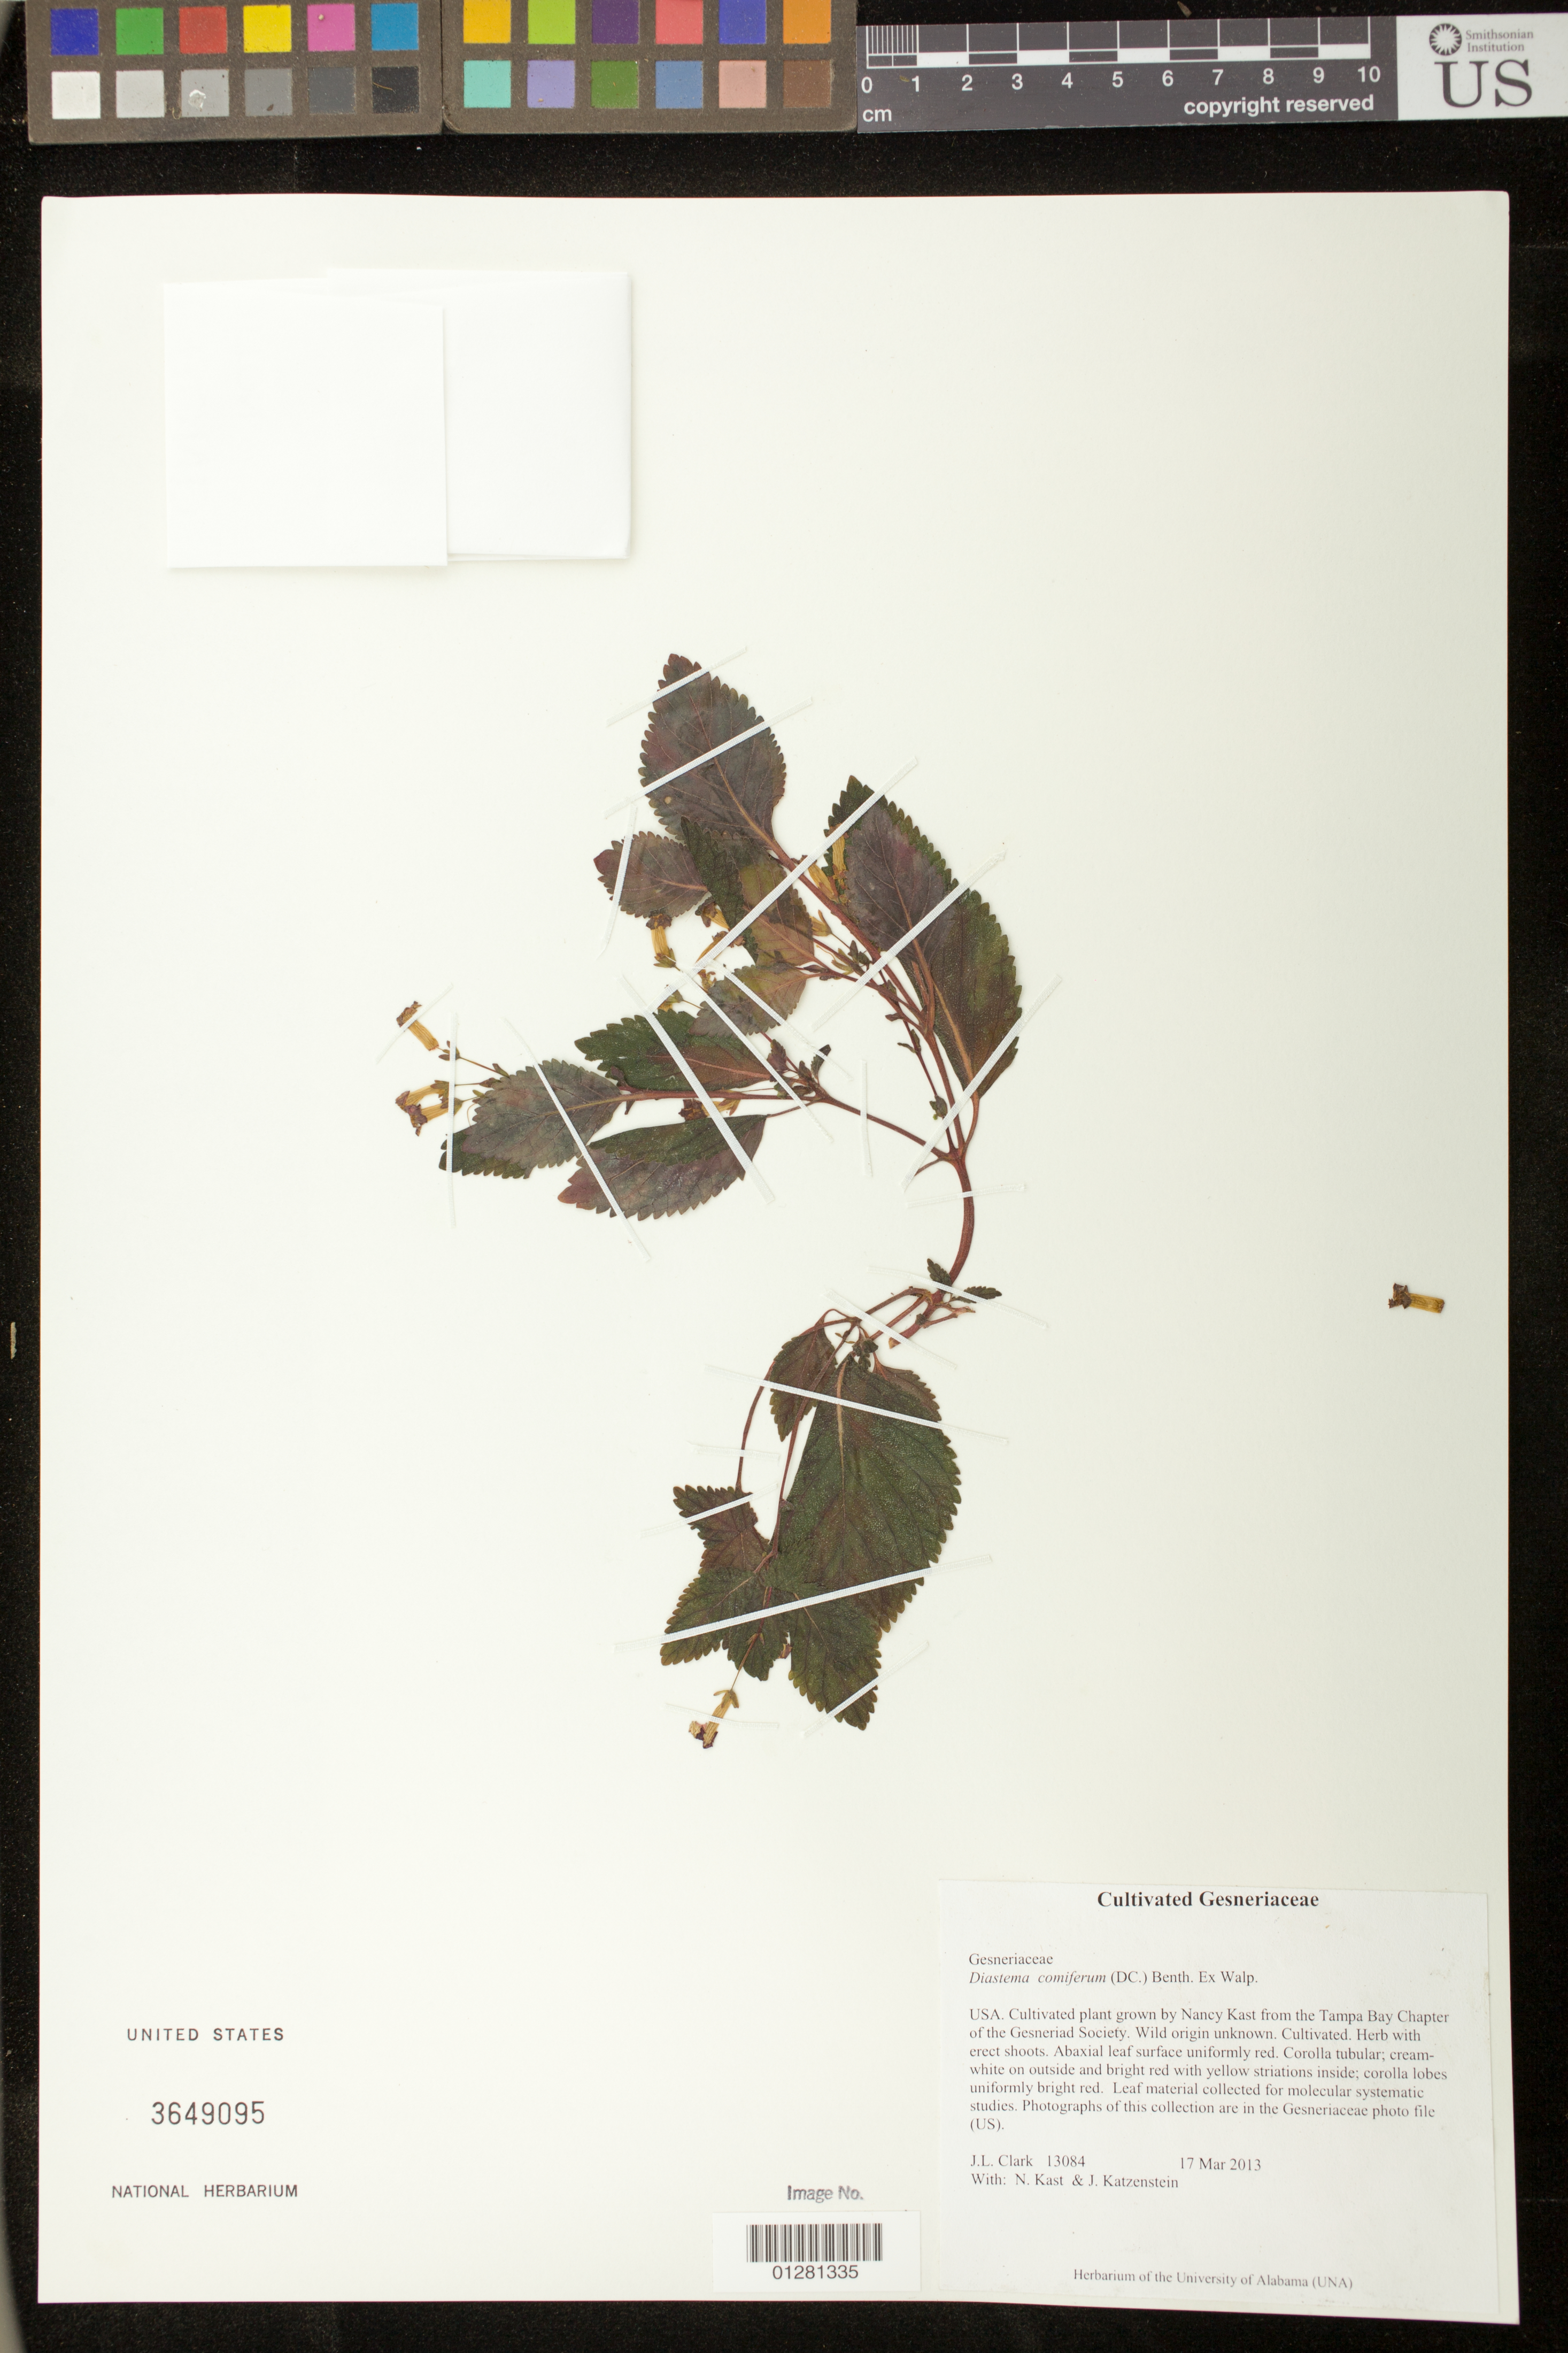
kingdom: Plantae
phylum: Tracheophyta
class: Magnoliopsida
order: Lamiales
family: Gesneriaceae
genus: Diastema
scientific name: Diastema comiferum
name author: (DC.) Benth. ex Walp.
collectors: J. L. Clark, N. Kast & J. Katzenstein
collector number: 13084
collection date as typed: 17 Mar 2013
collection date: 2013-03-17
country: United States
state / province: Florida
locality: Cultivated plant grown by Nancy Kast from the Tampa Bay Chapter of the Gesneriad Society.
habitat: Cultivated. Herb.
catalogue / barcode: US 3649095